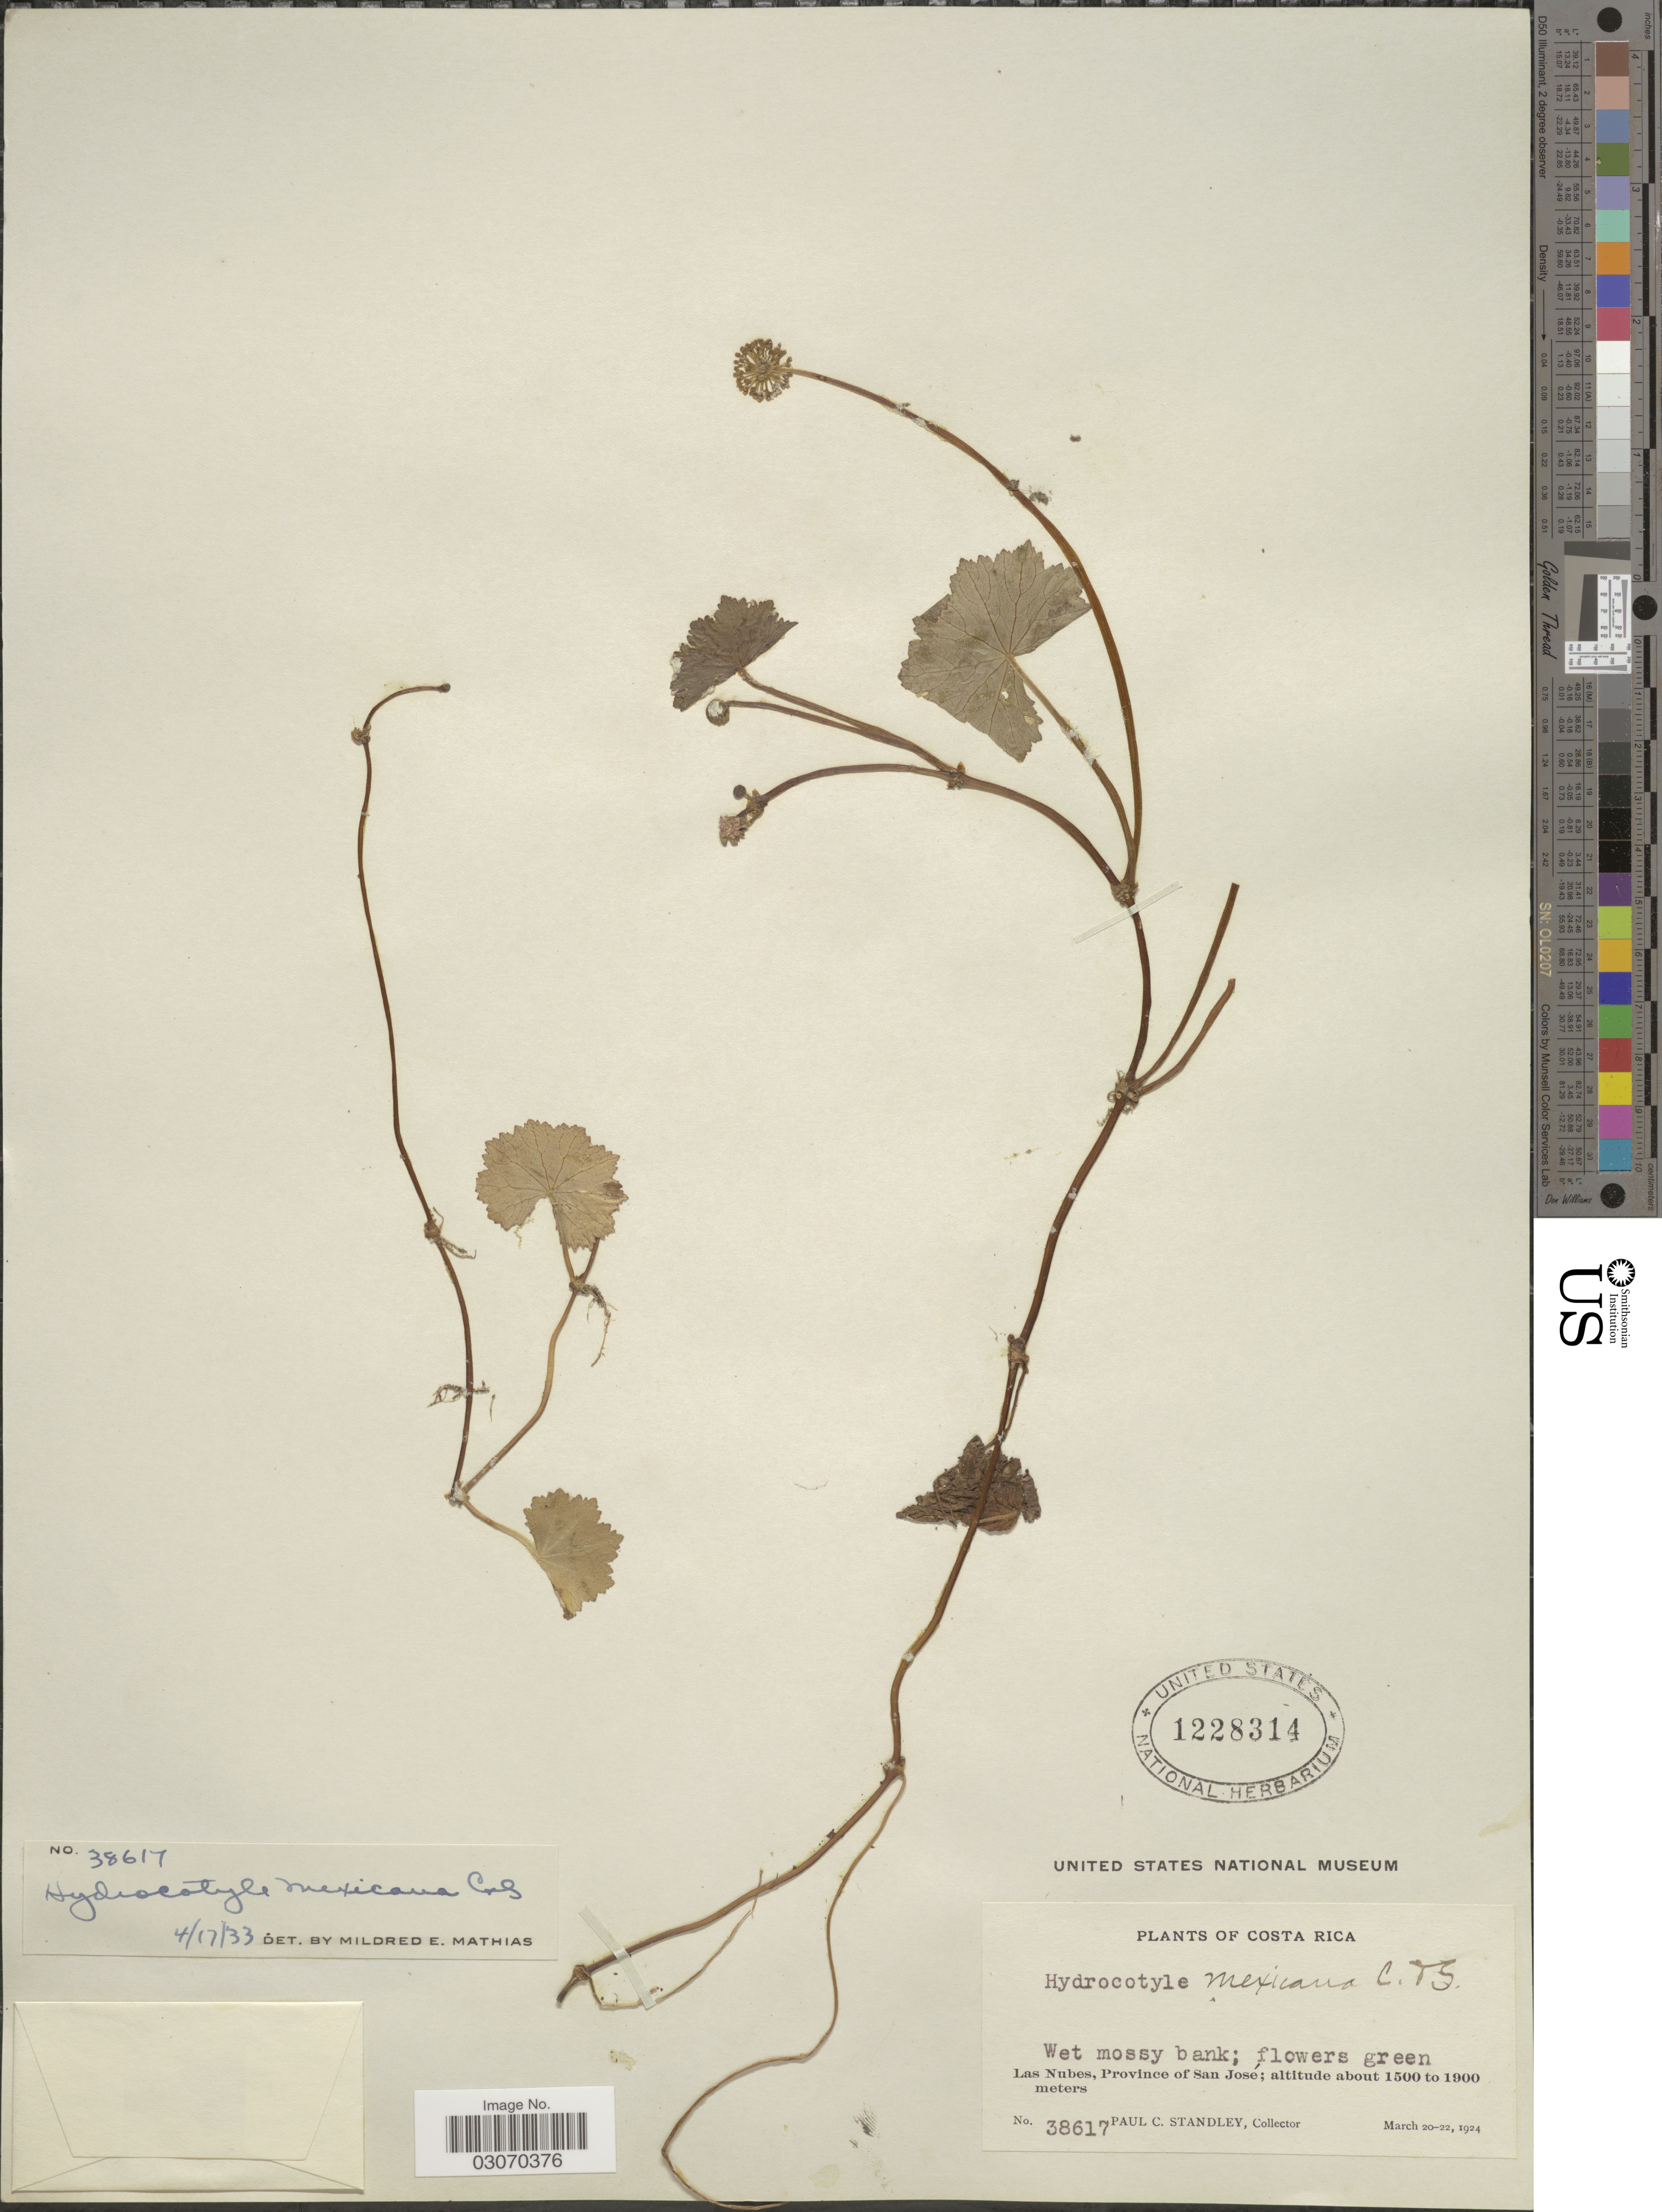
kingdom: Plantae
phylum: Tracheophyta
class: Magnoliopsida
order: Apiales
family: Araliaceae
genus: Hydrocotyle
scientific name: Hydrocotyle mexicana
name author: Schltdl. & Cham.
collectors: P. C. Standley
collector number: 38617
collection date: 1924-03-20/1924-03-22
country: Costa Rica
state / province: San José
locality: Las Nubes.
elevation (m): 1500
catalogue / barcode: US 1228314